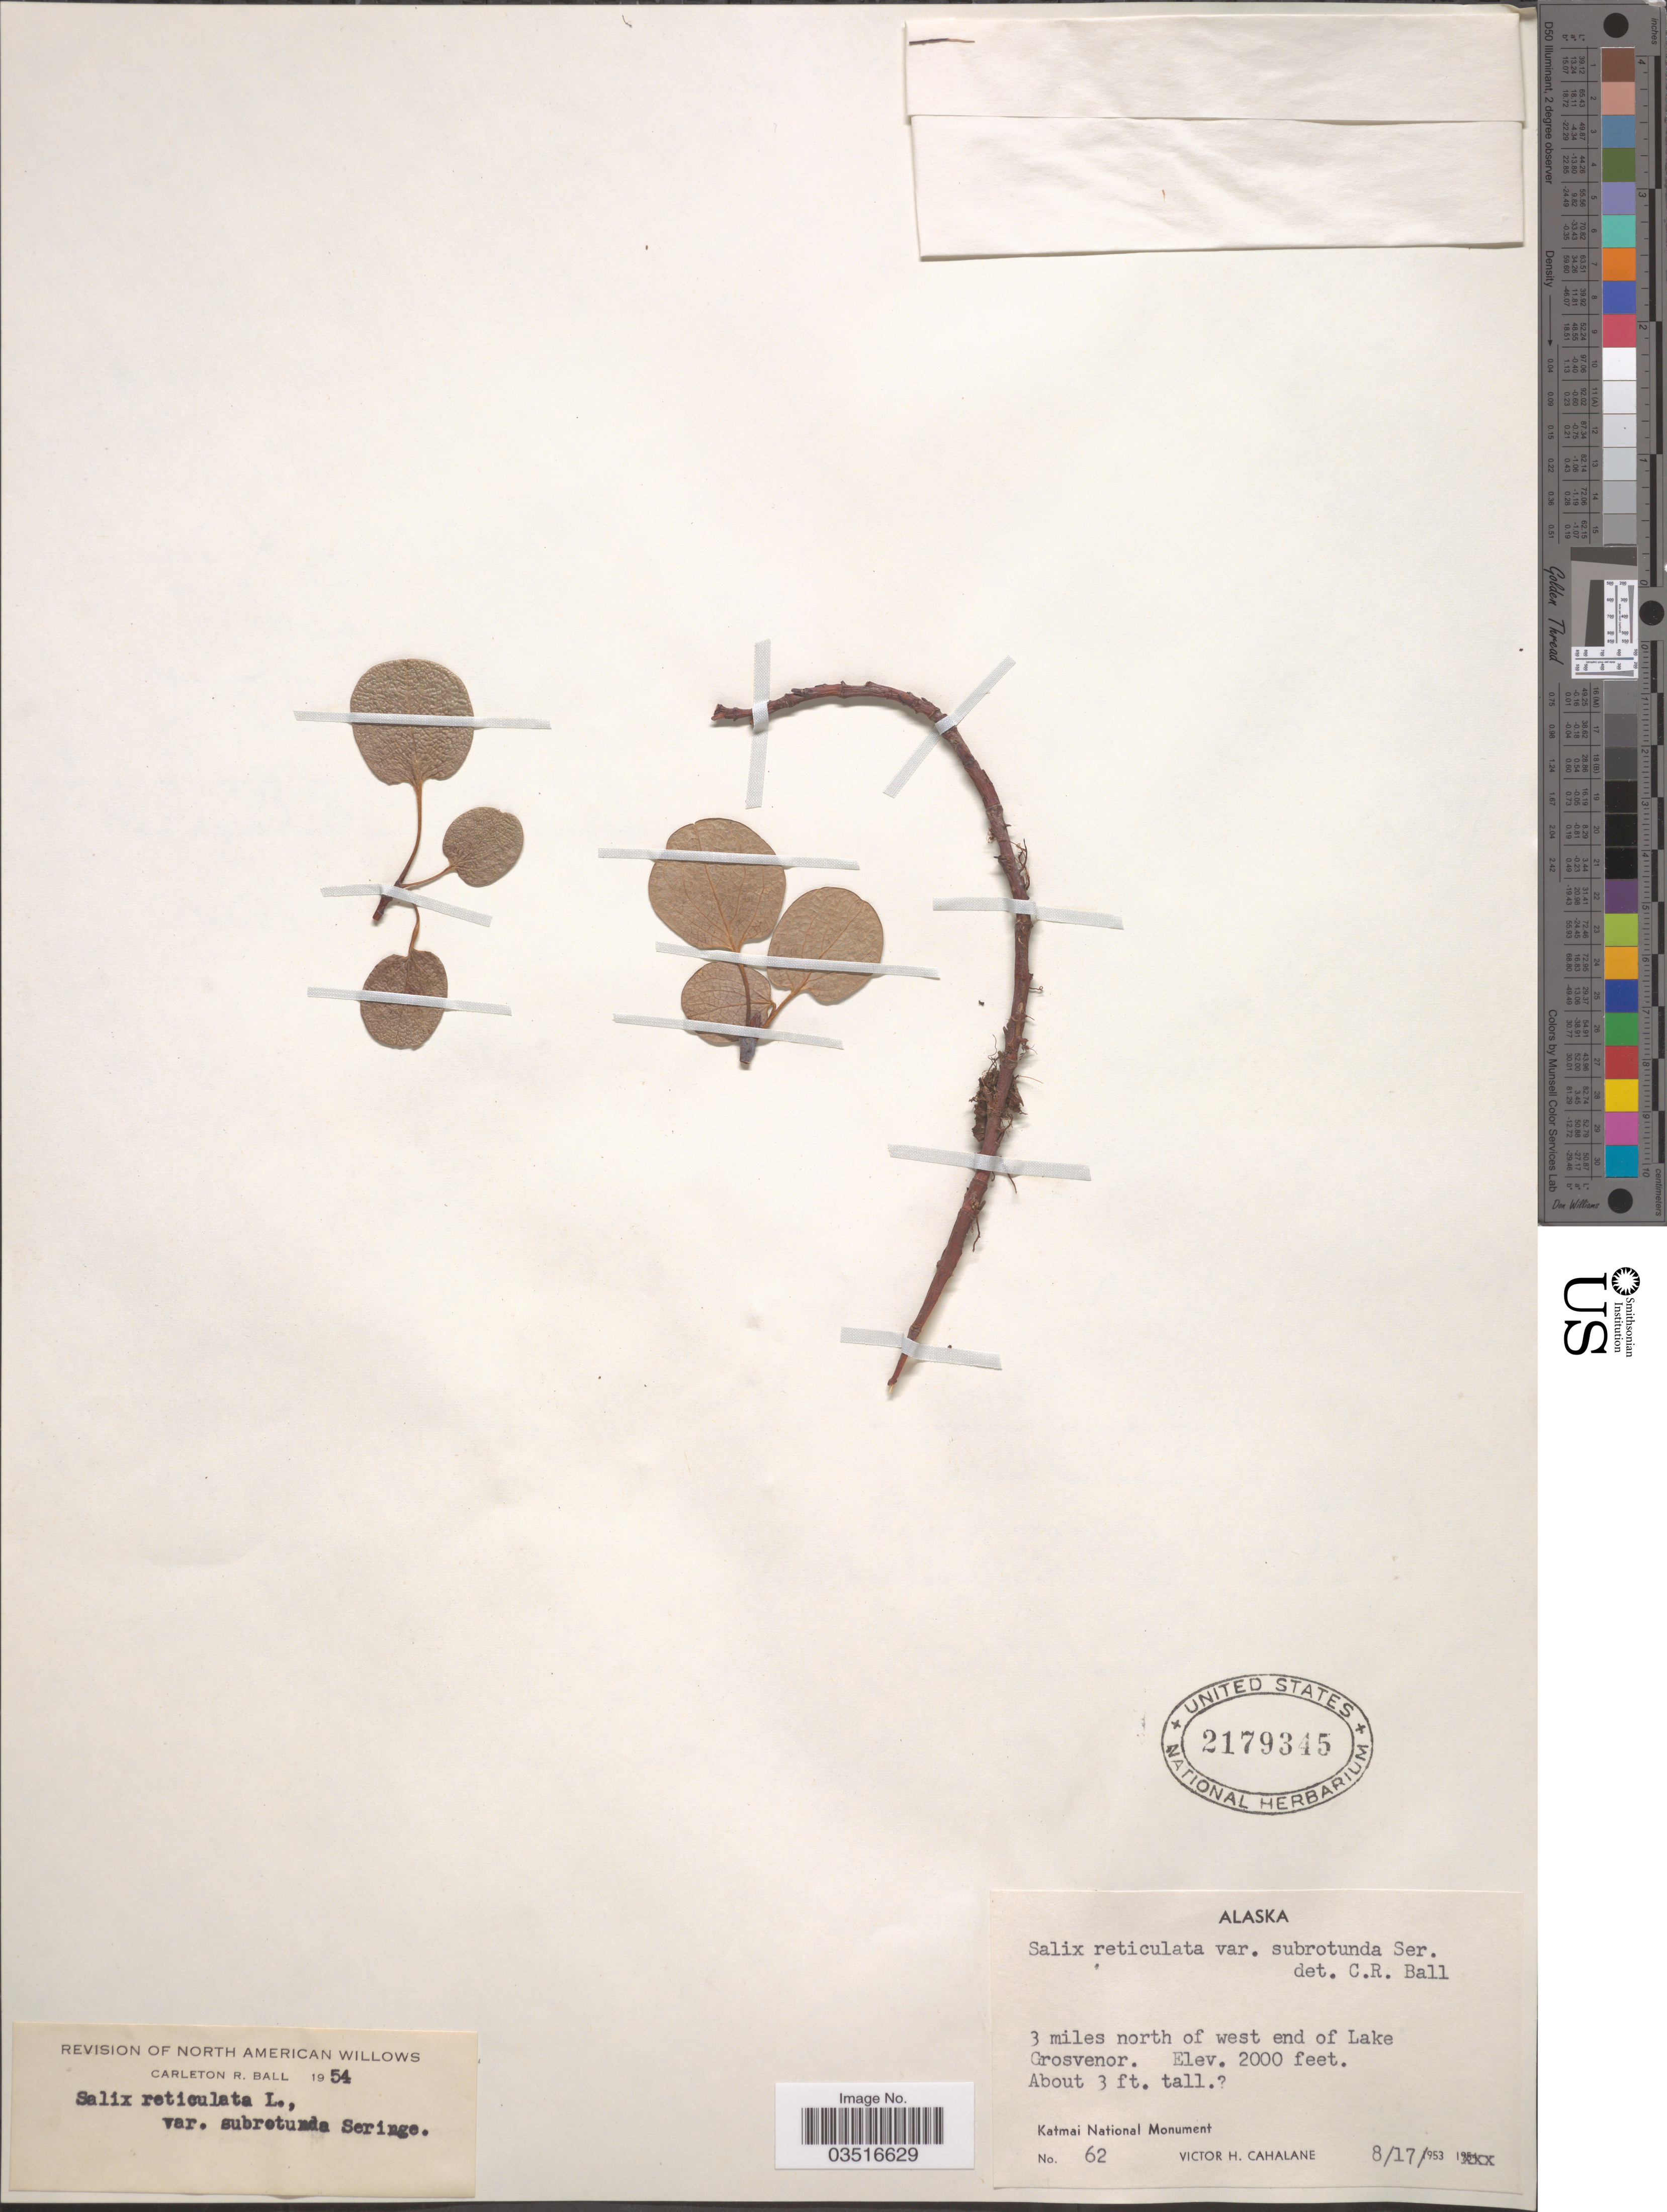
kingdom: Plantae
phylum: Tracheophyta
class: Magnoliopsida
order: Malpighiales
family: Salicaceae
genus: Salix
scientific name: Salix reticulata var. subrotunda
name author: Ser.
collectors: V. Cahalane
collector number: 62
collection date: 1953-08-17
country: United States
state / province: Alaska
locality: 3 miles north of west end of Lake Grosvenor. Katmai National Monument.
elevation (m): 610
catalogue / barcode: US 2179345